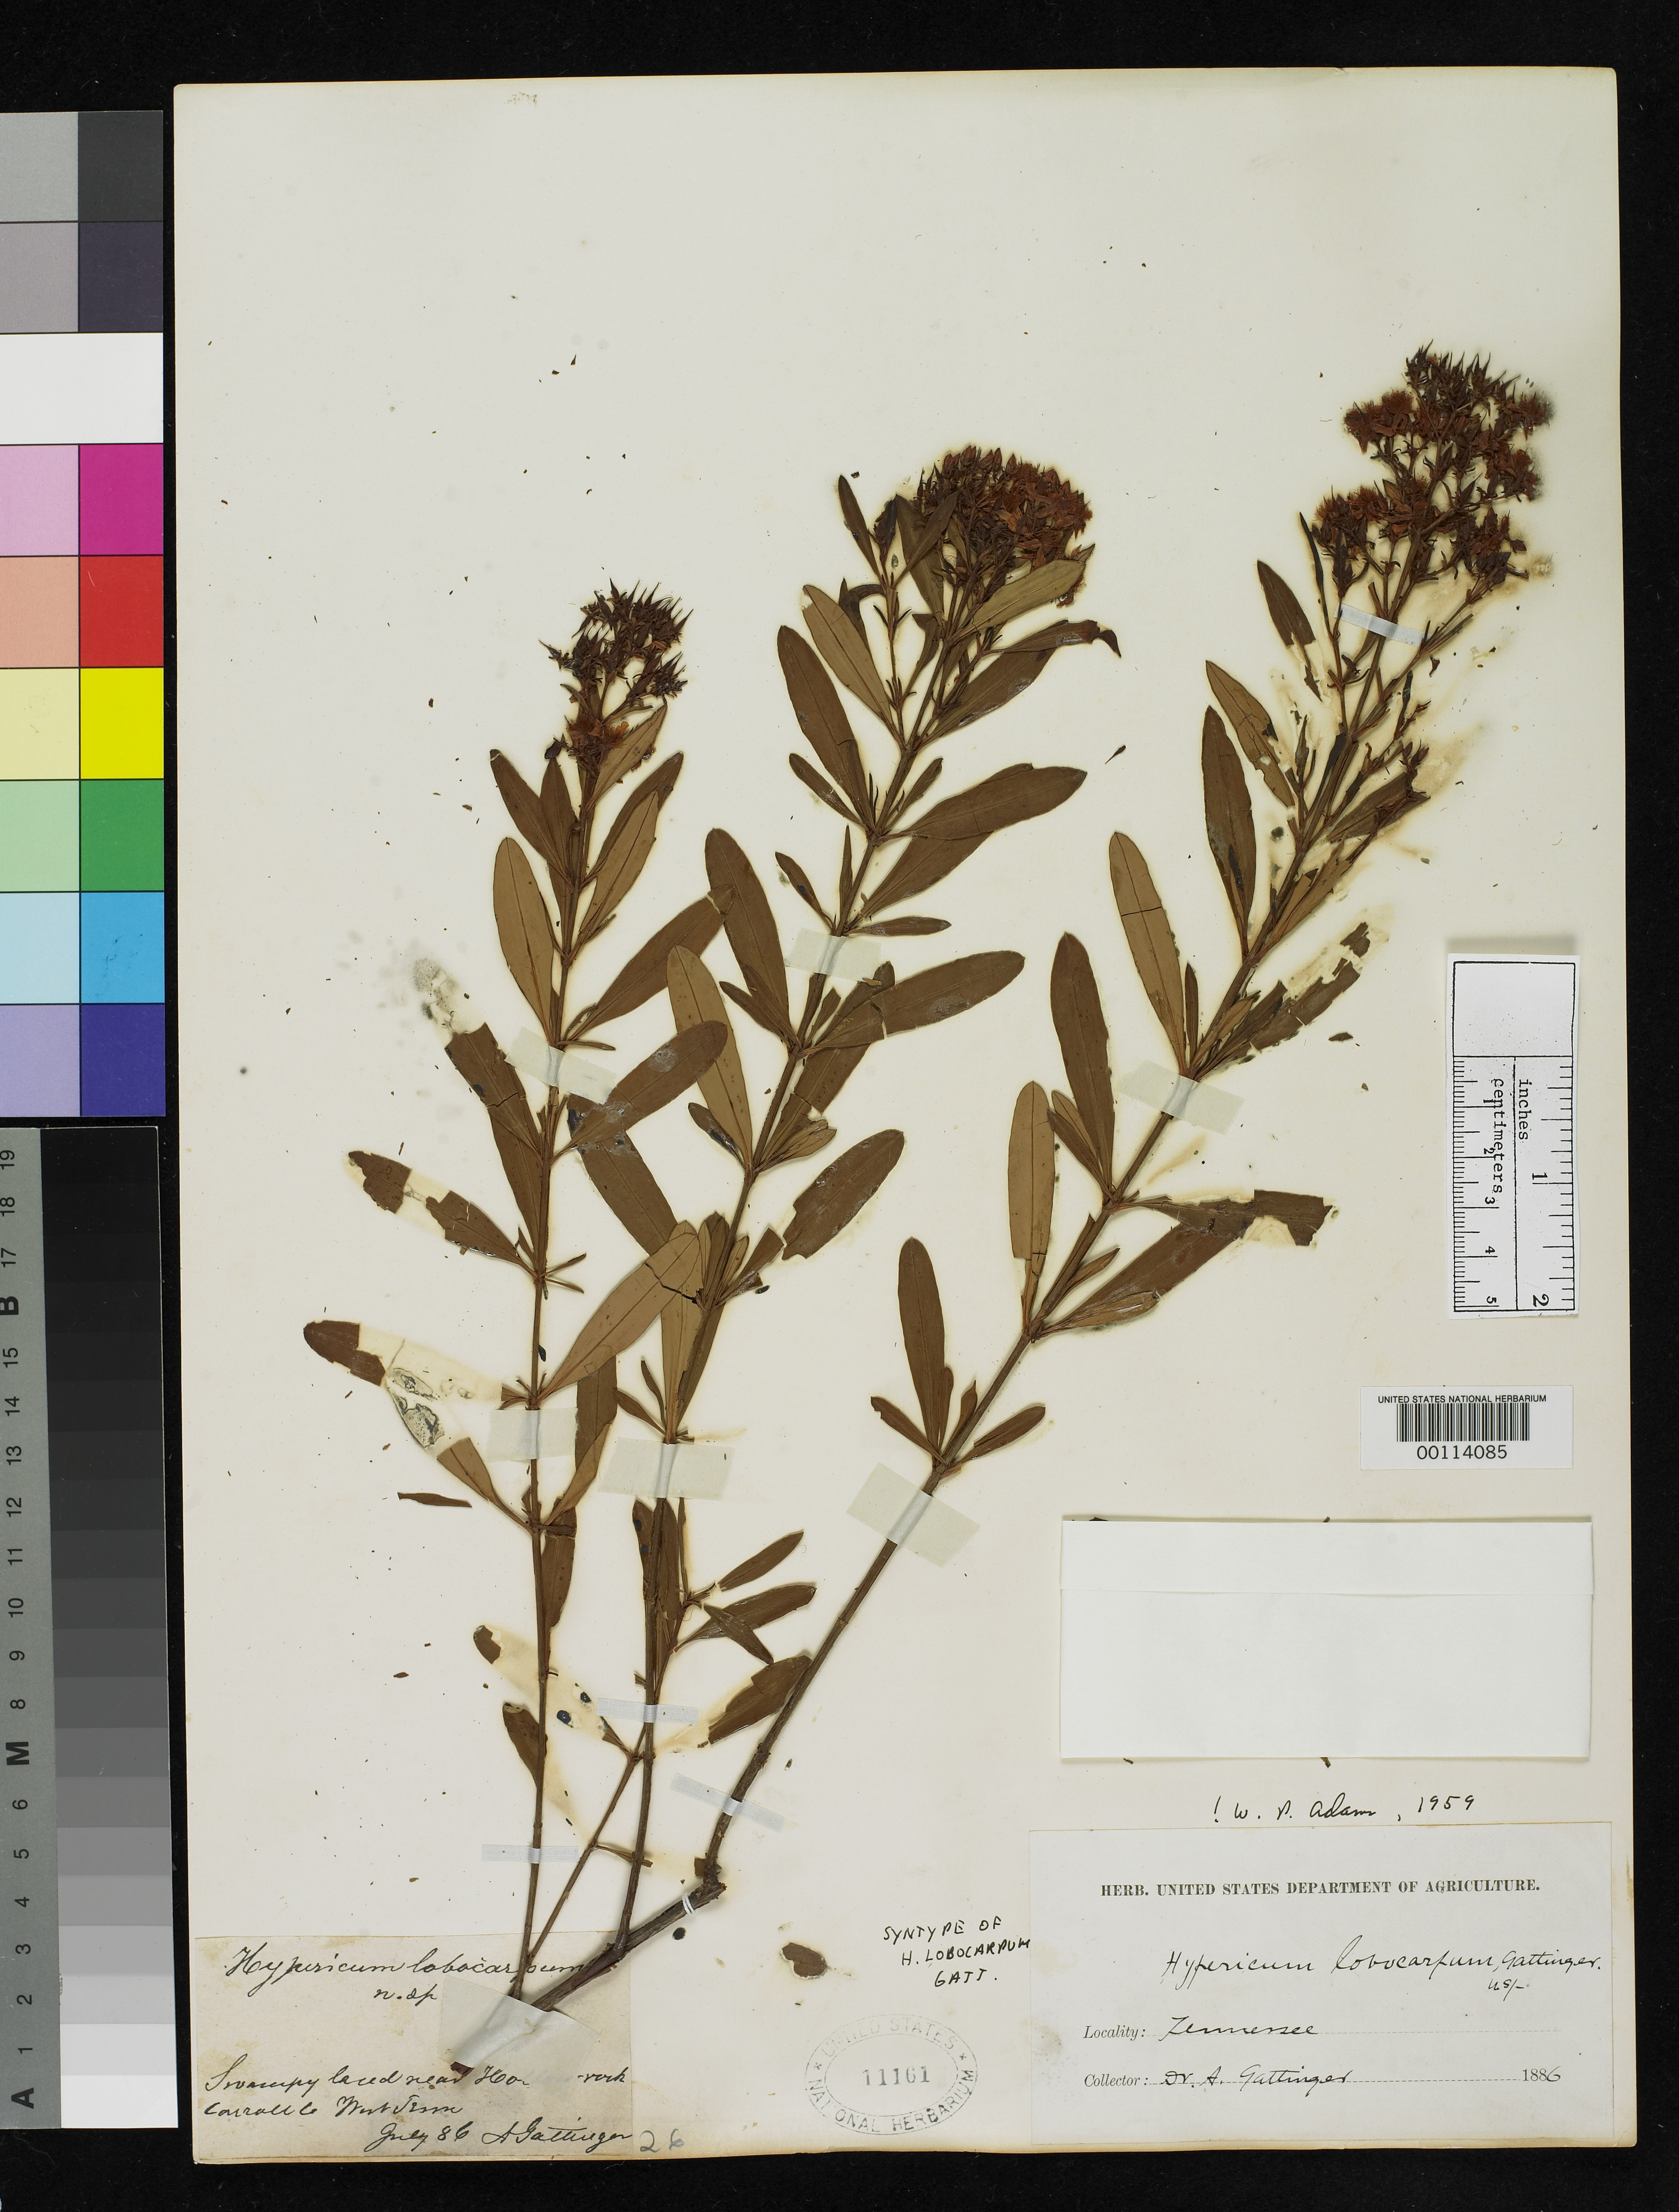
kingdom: Plantae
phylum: Tracheophyta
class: Magnoliopsida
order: Malpighiales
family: Hypericaceae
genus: Hypericum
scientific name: Hypericum lobocarpum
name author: Gatt.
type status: Syntype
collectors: A. Gattinger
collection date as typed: Jul 1886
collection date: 1886-07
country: United States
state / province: Tennessee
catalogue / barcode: US 11161